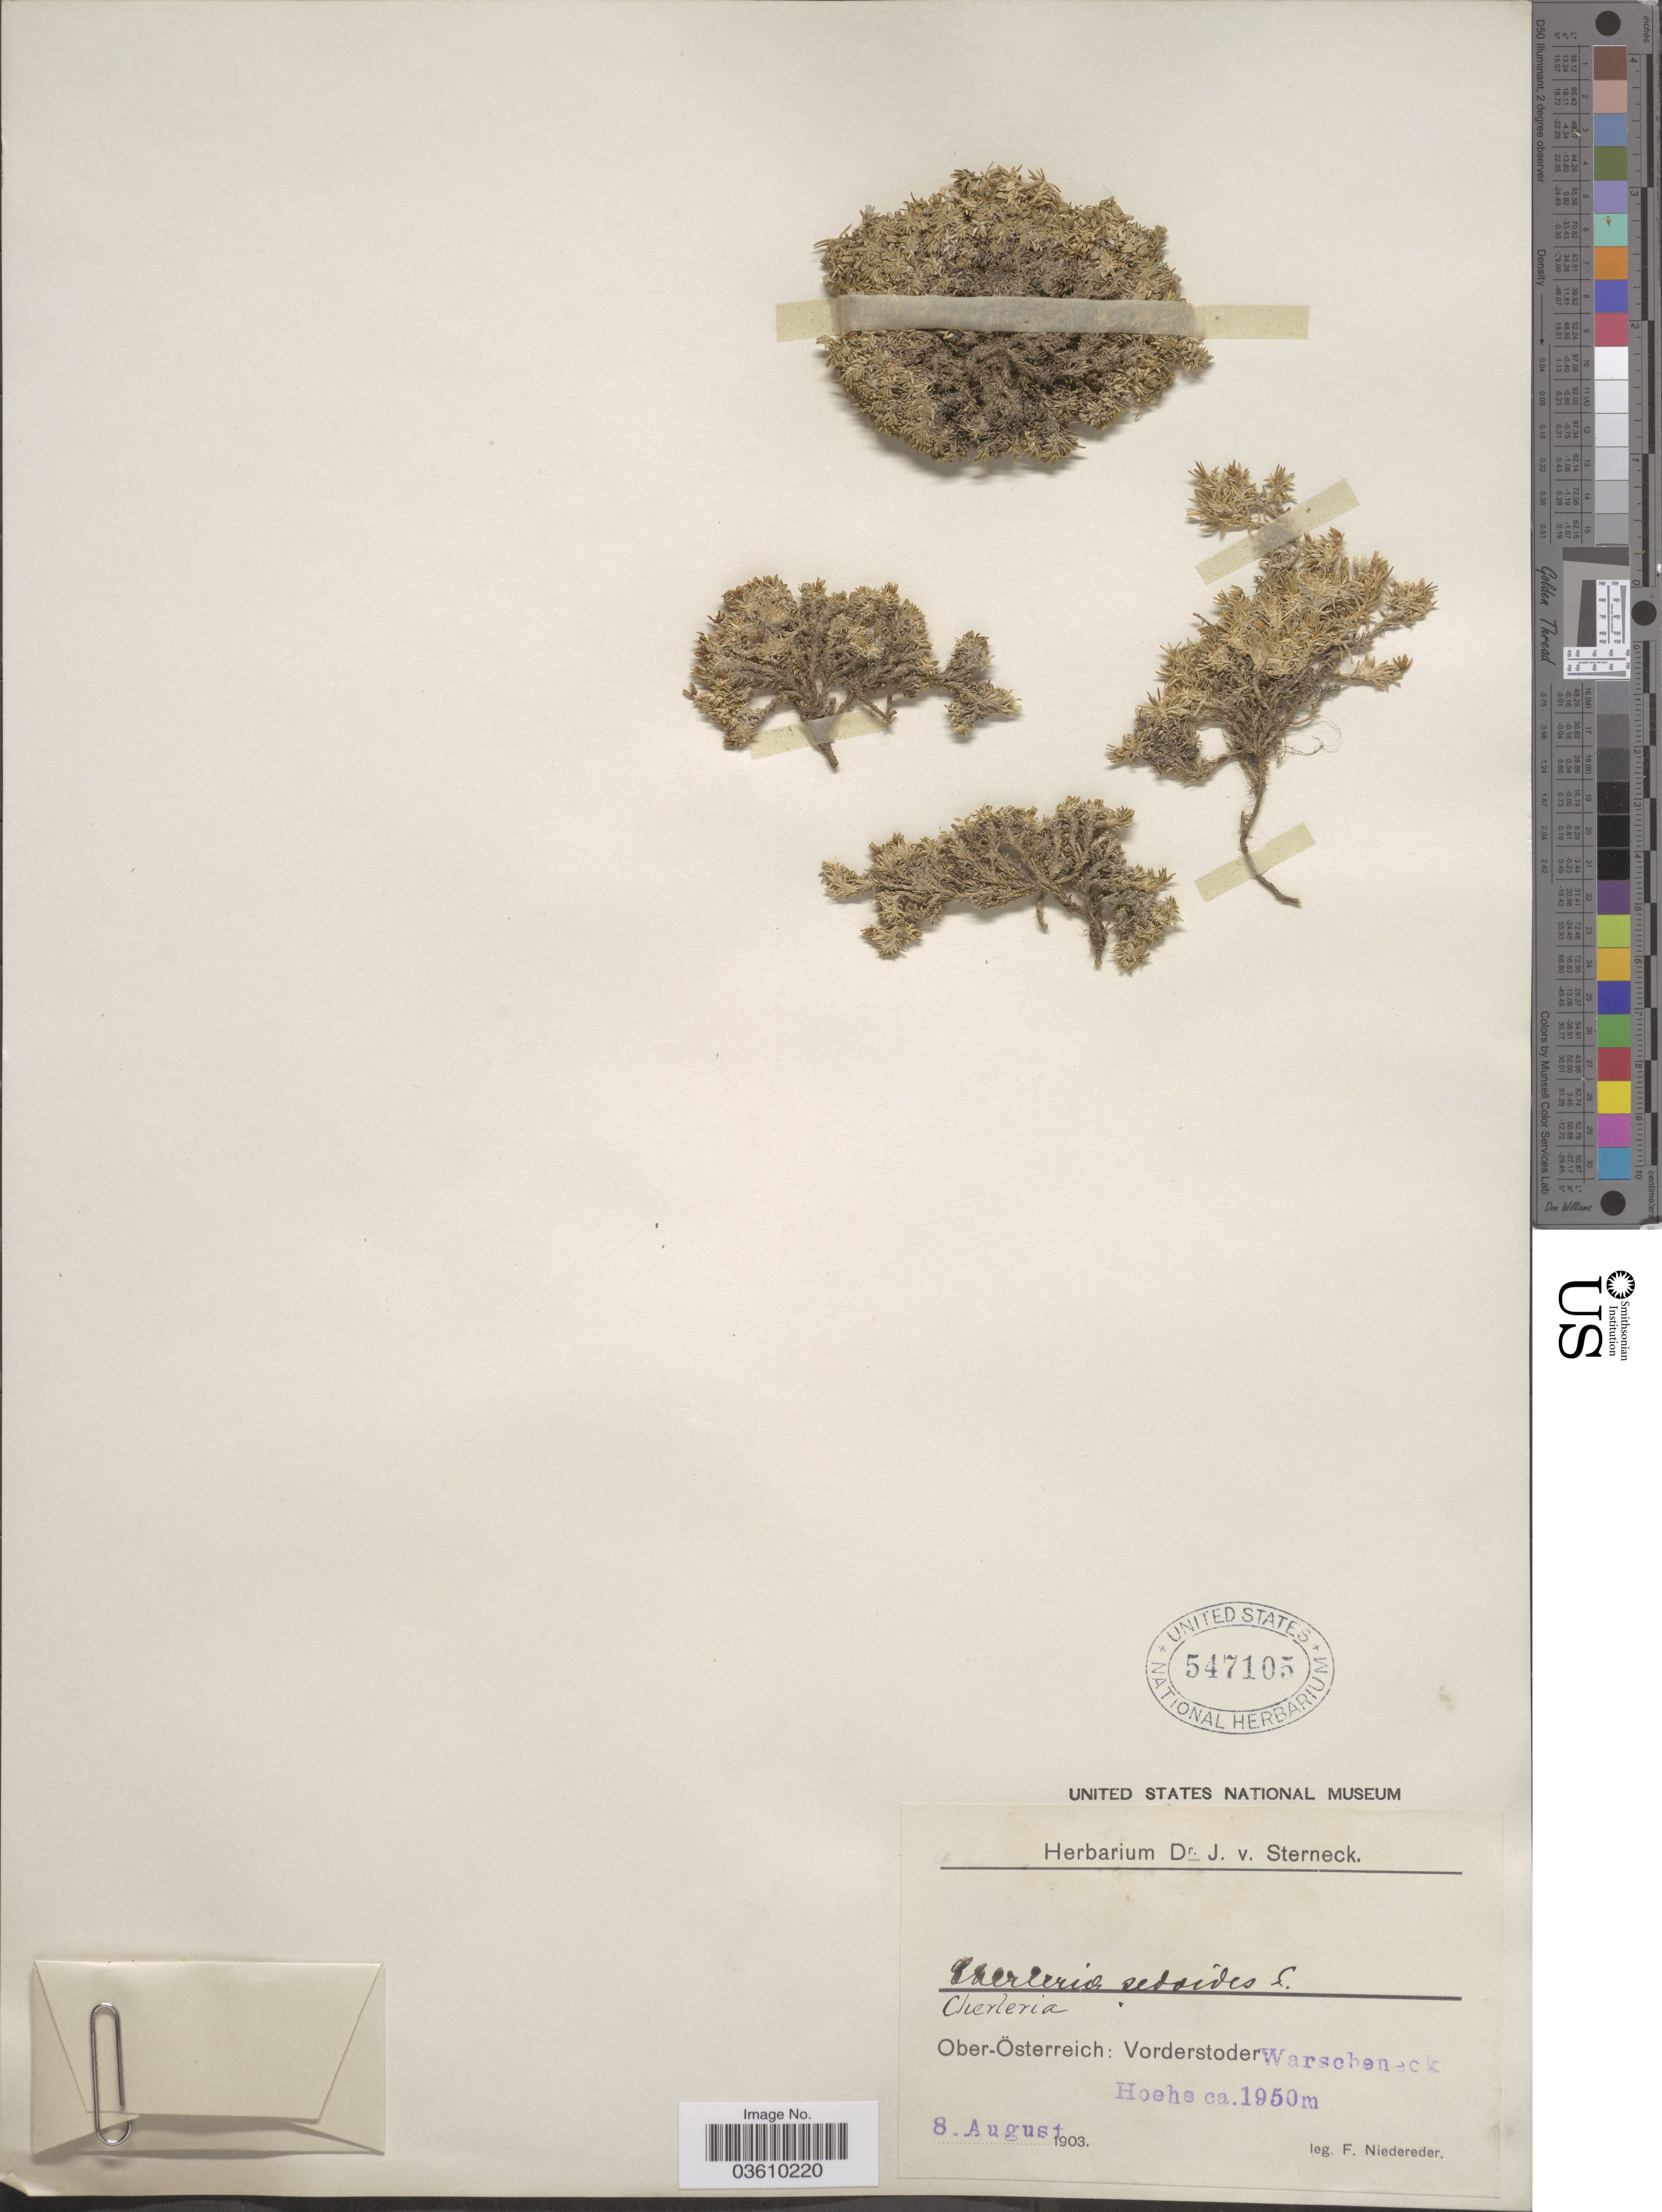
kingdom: Plantae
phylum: Tracheophyta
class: Magnoliopsida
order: Caryophyllales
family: Caryophyllaceae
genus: Cherleria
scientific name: Cherleria sedoides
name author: L.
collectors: F. Niedereder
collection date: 1903-08-08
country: Austria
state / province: Oberosterreich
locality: Ober-Österreich: Vorderstoder: Warscheneck. Hoehe.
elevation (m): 1950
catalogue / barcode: US 547105